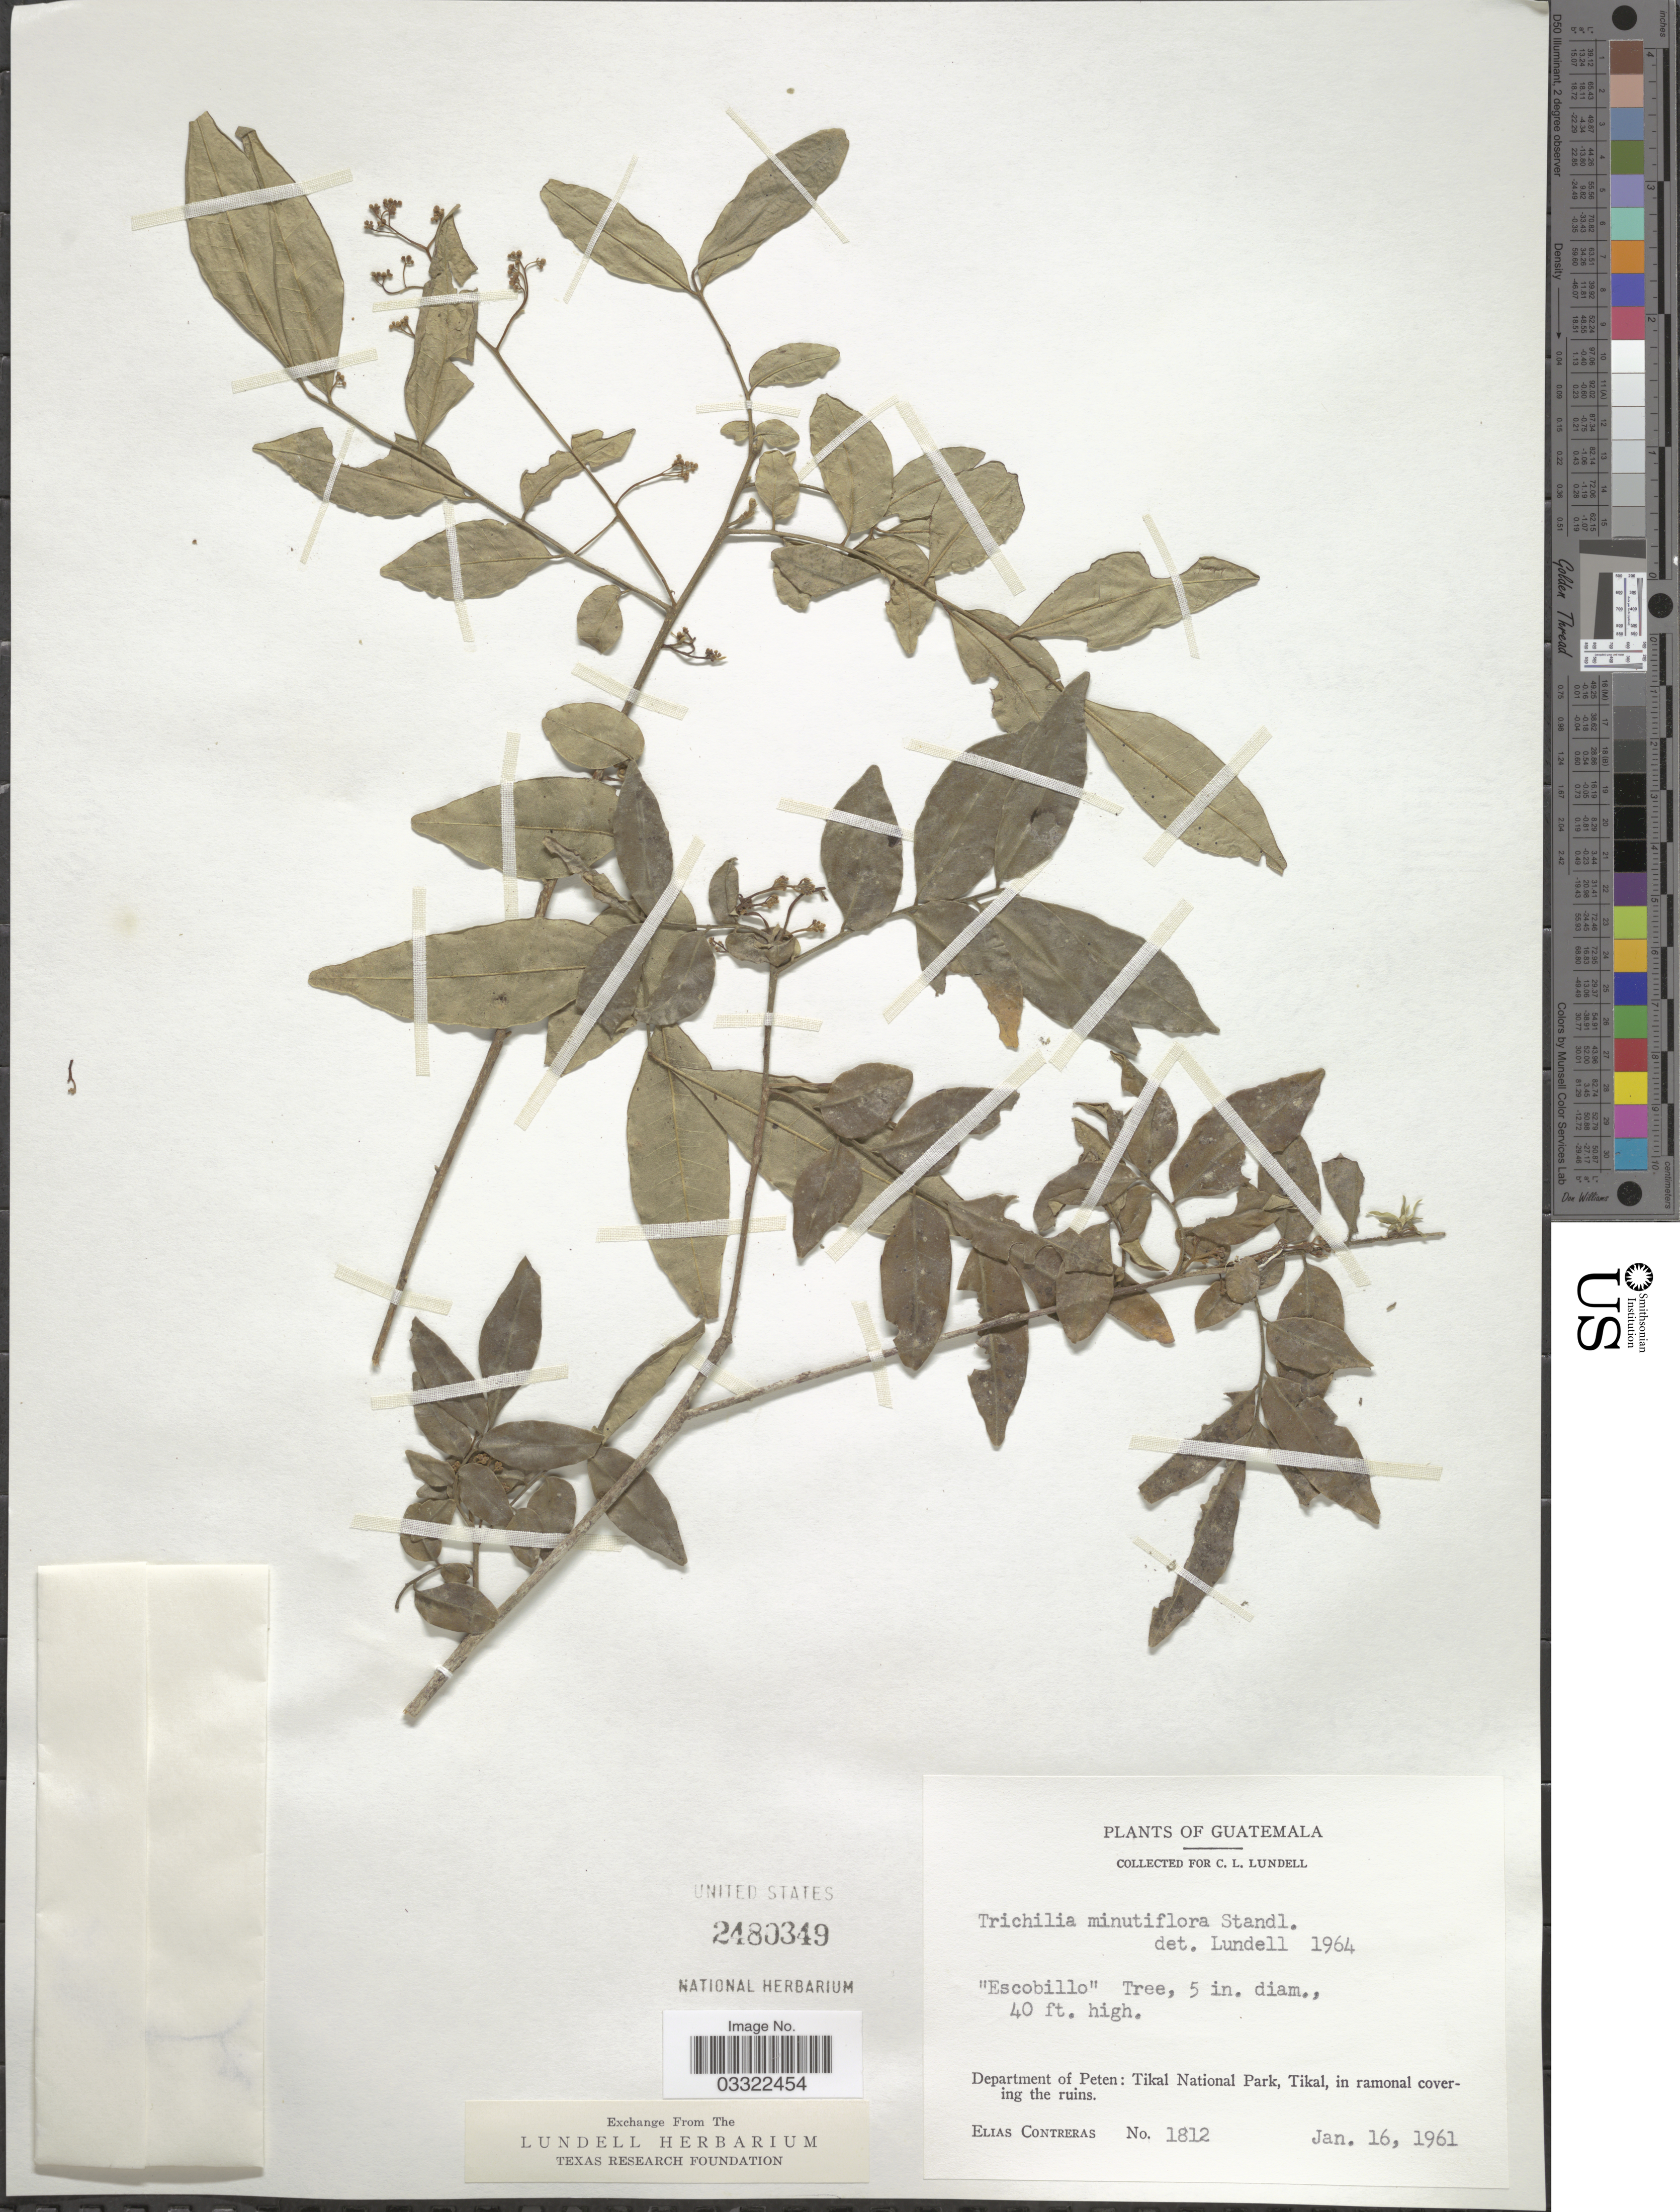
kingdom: Plantae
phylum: Tracheophyta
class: Magnoliopsida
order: Sapindales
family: Meliaceae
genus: Trichilia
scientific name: Trichilia minutiflora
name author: Standl.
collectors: E. Contreras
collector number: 1812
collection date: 1961-01-16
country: Guatemala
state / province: El Petén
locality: Department of Peten: Tikal National Park, Tikal, in ramonal covering the ruins.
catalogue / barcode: US 2480349